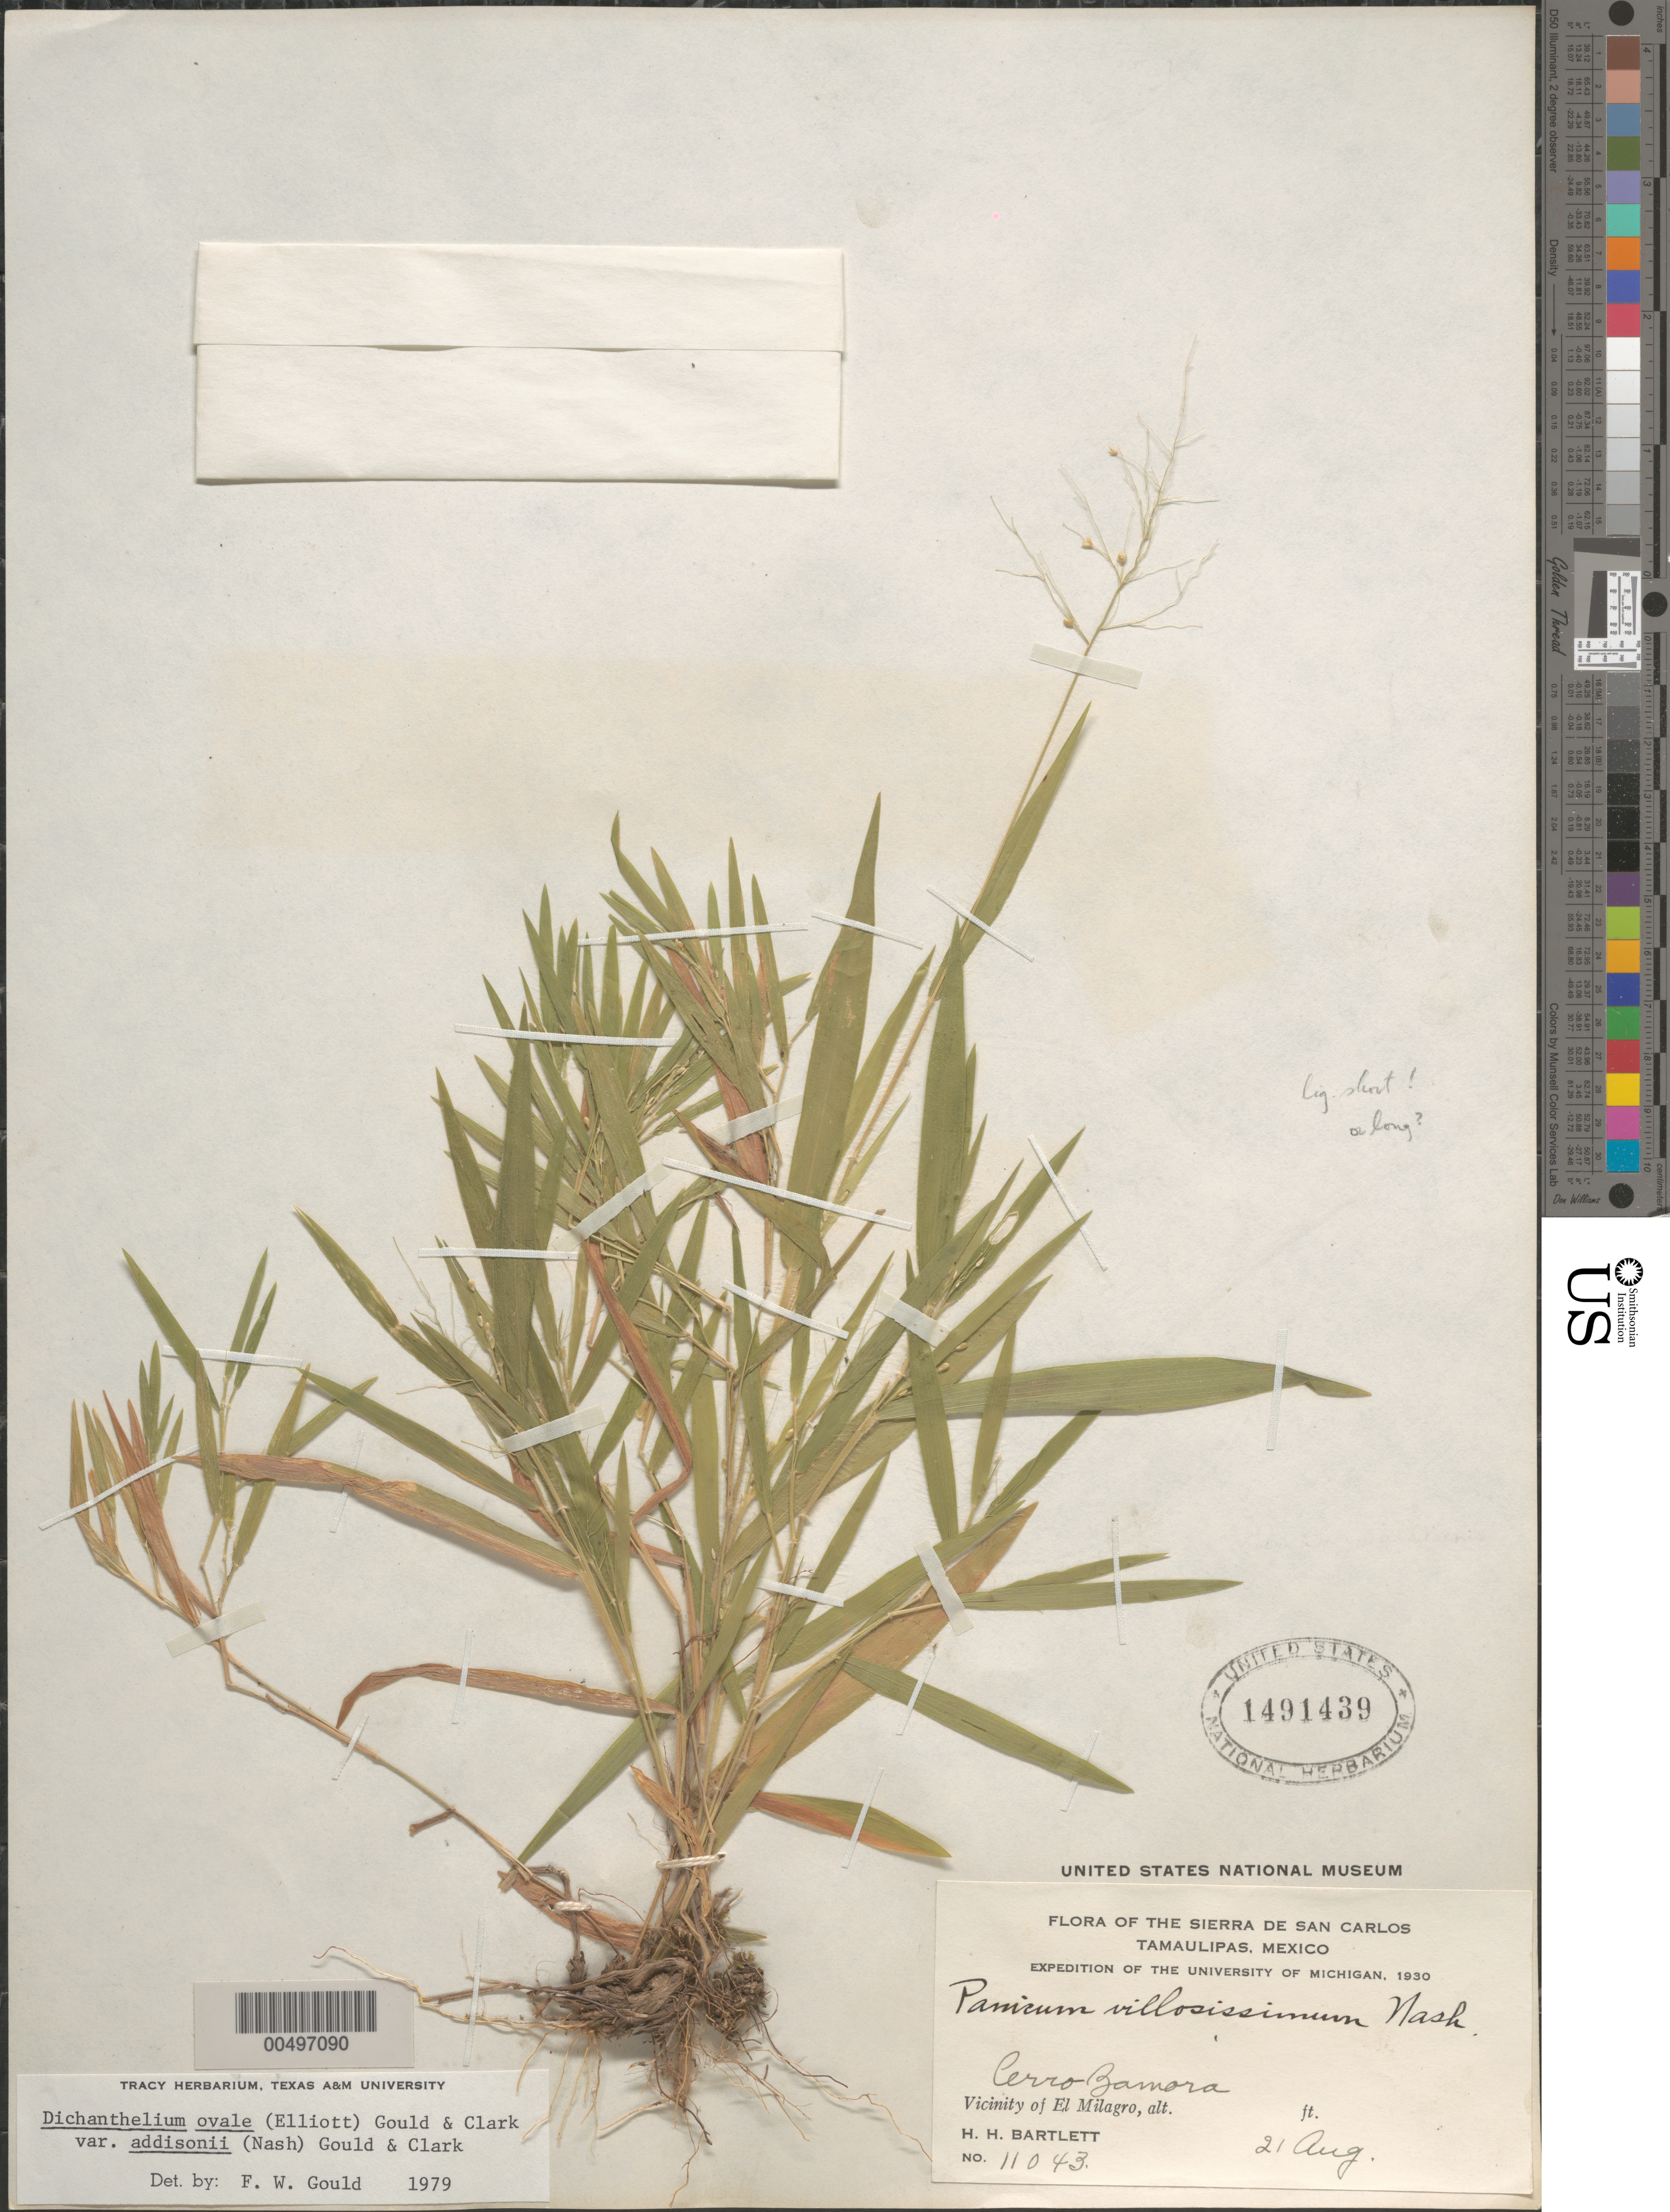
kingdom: Plantae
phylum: Tracheophyta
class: Liliopsida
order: Poales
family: Poaceae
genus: Dichanthelium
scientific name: Dichanthelium ovale var. addisonii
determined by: Gould, F. W.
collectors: H. H. Bartlett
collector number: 11043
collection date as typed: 21 Aug 1930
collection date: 1930-08-21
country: Mexico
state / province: Tamaulipas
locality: Sierra de San Carlos, Cerro Zamora, vicinity of El Milagro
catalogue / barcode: US 1491439